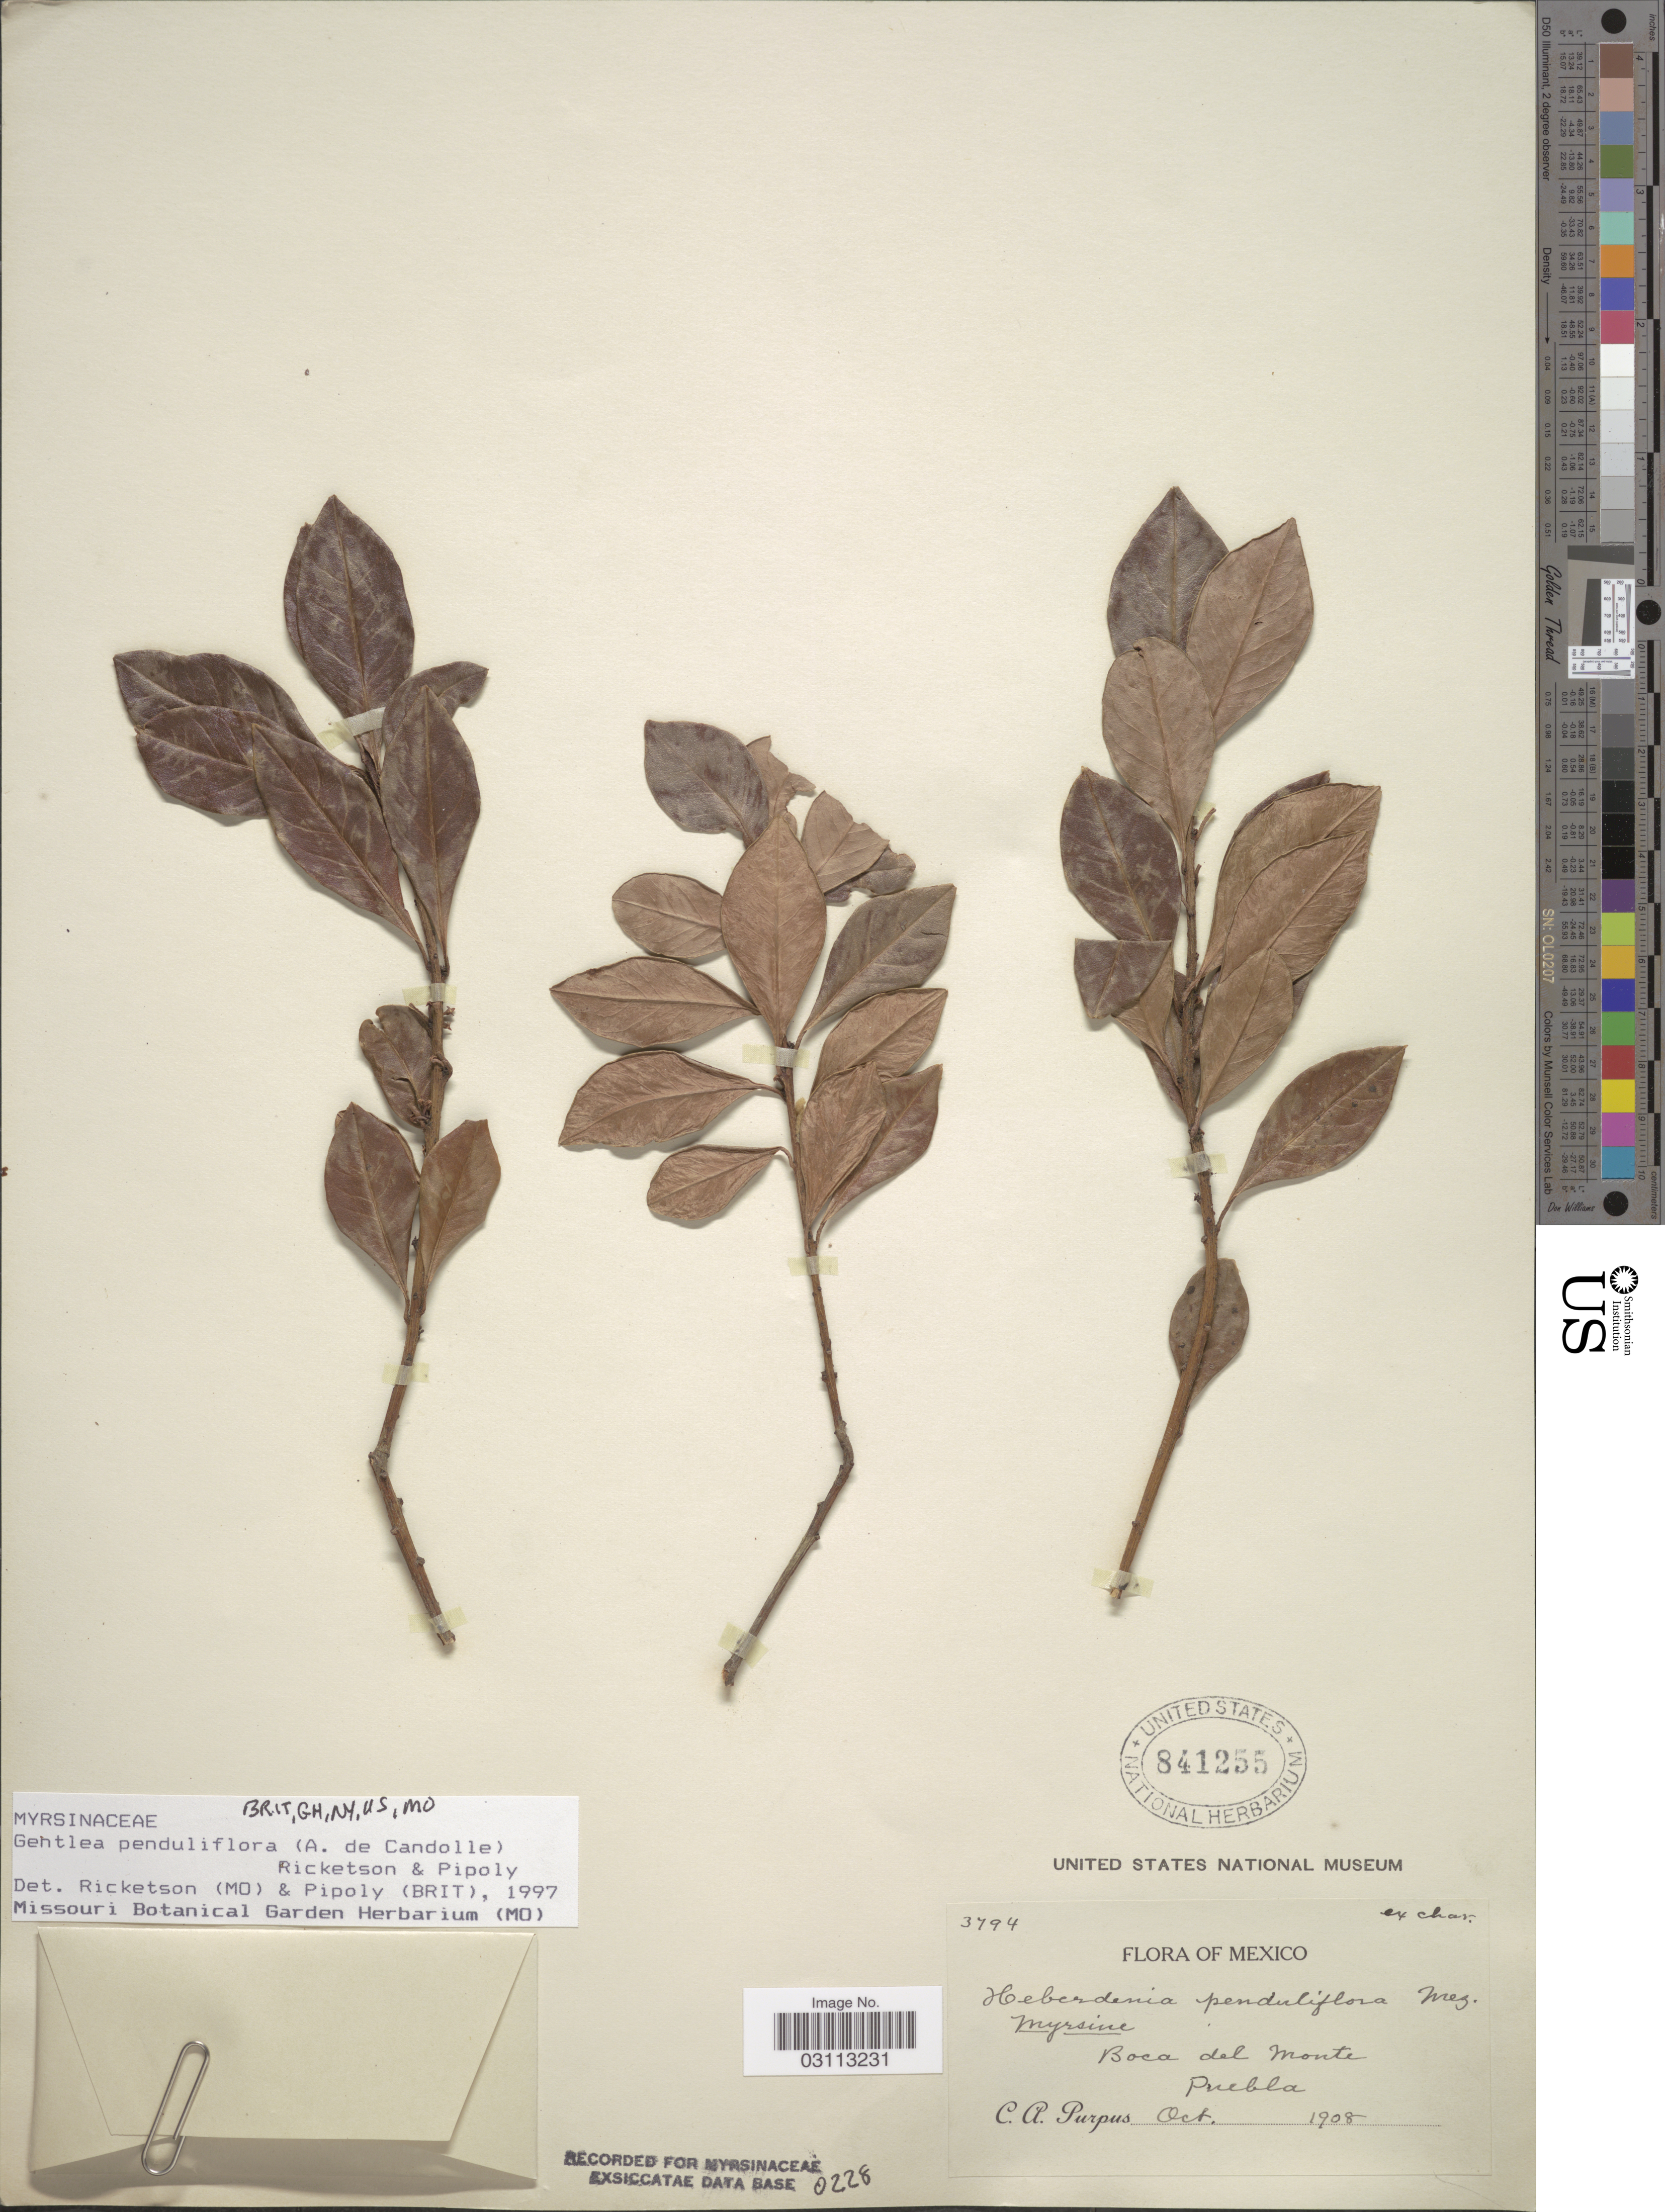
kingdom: Plantae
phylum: Tracheophyta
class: Magnoliopsida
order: Ericales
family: Primulaceae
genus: Gentlea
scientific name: Gentlea penduliflora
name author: (A. DC.) Pipoly & Ricketson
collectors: C. A. Purpus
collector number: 3794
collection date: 1908-10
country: Mexico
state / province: Puebla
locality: Boca del Monte.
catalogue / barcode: US 841255